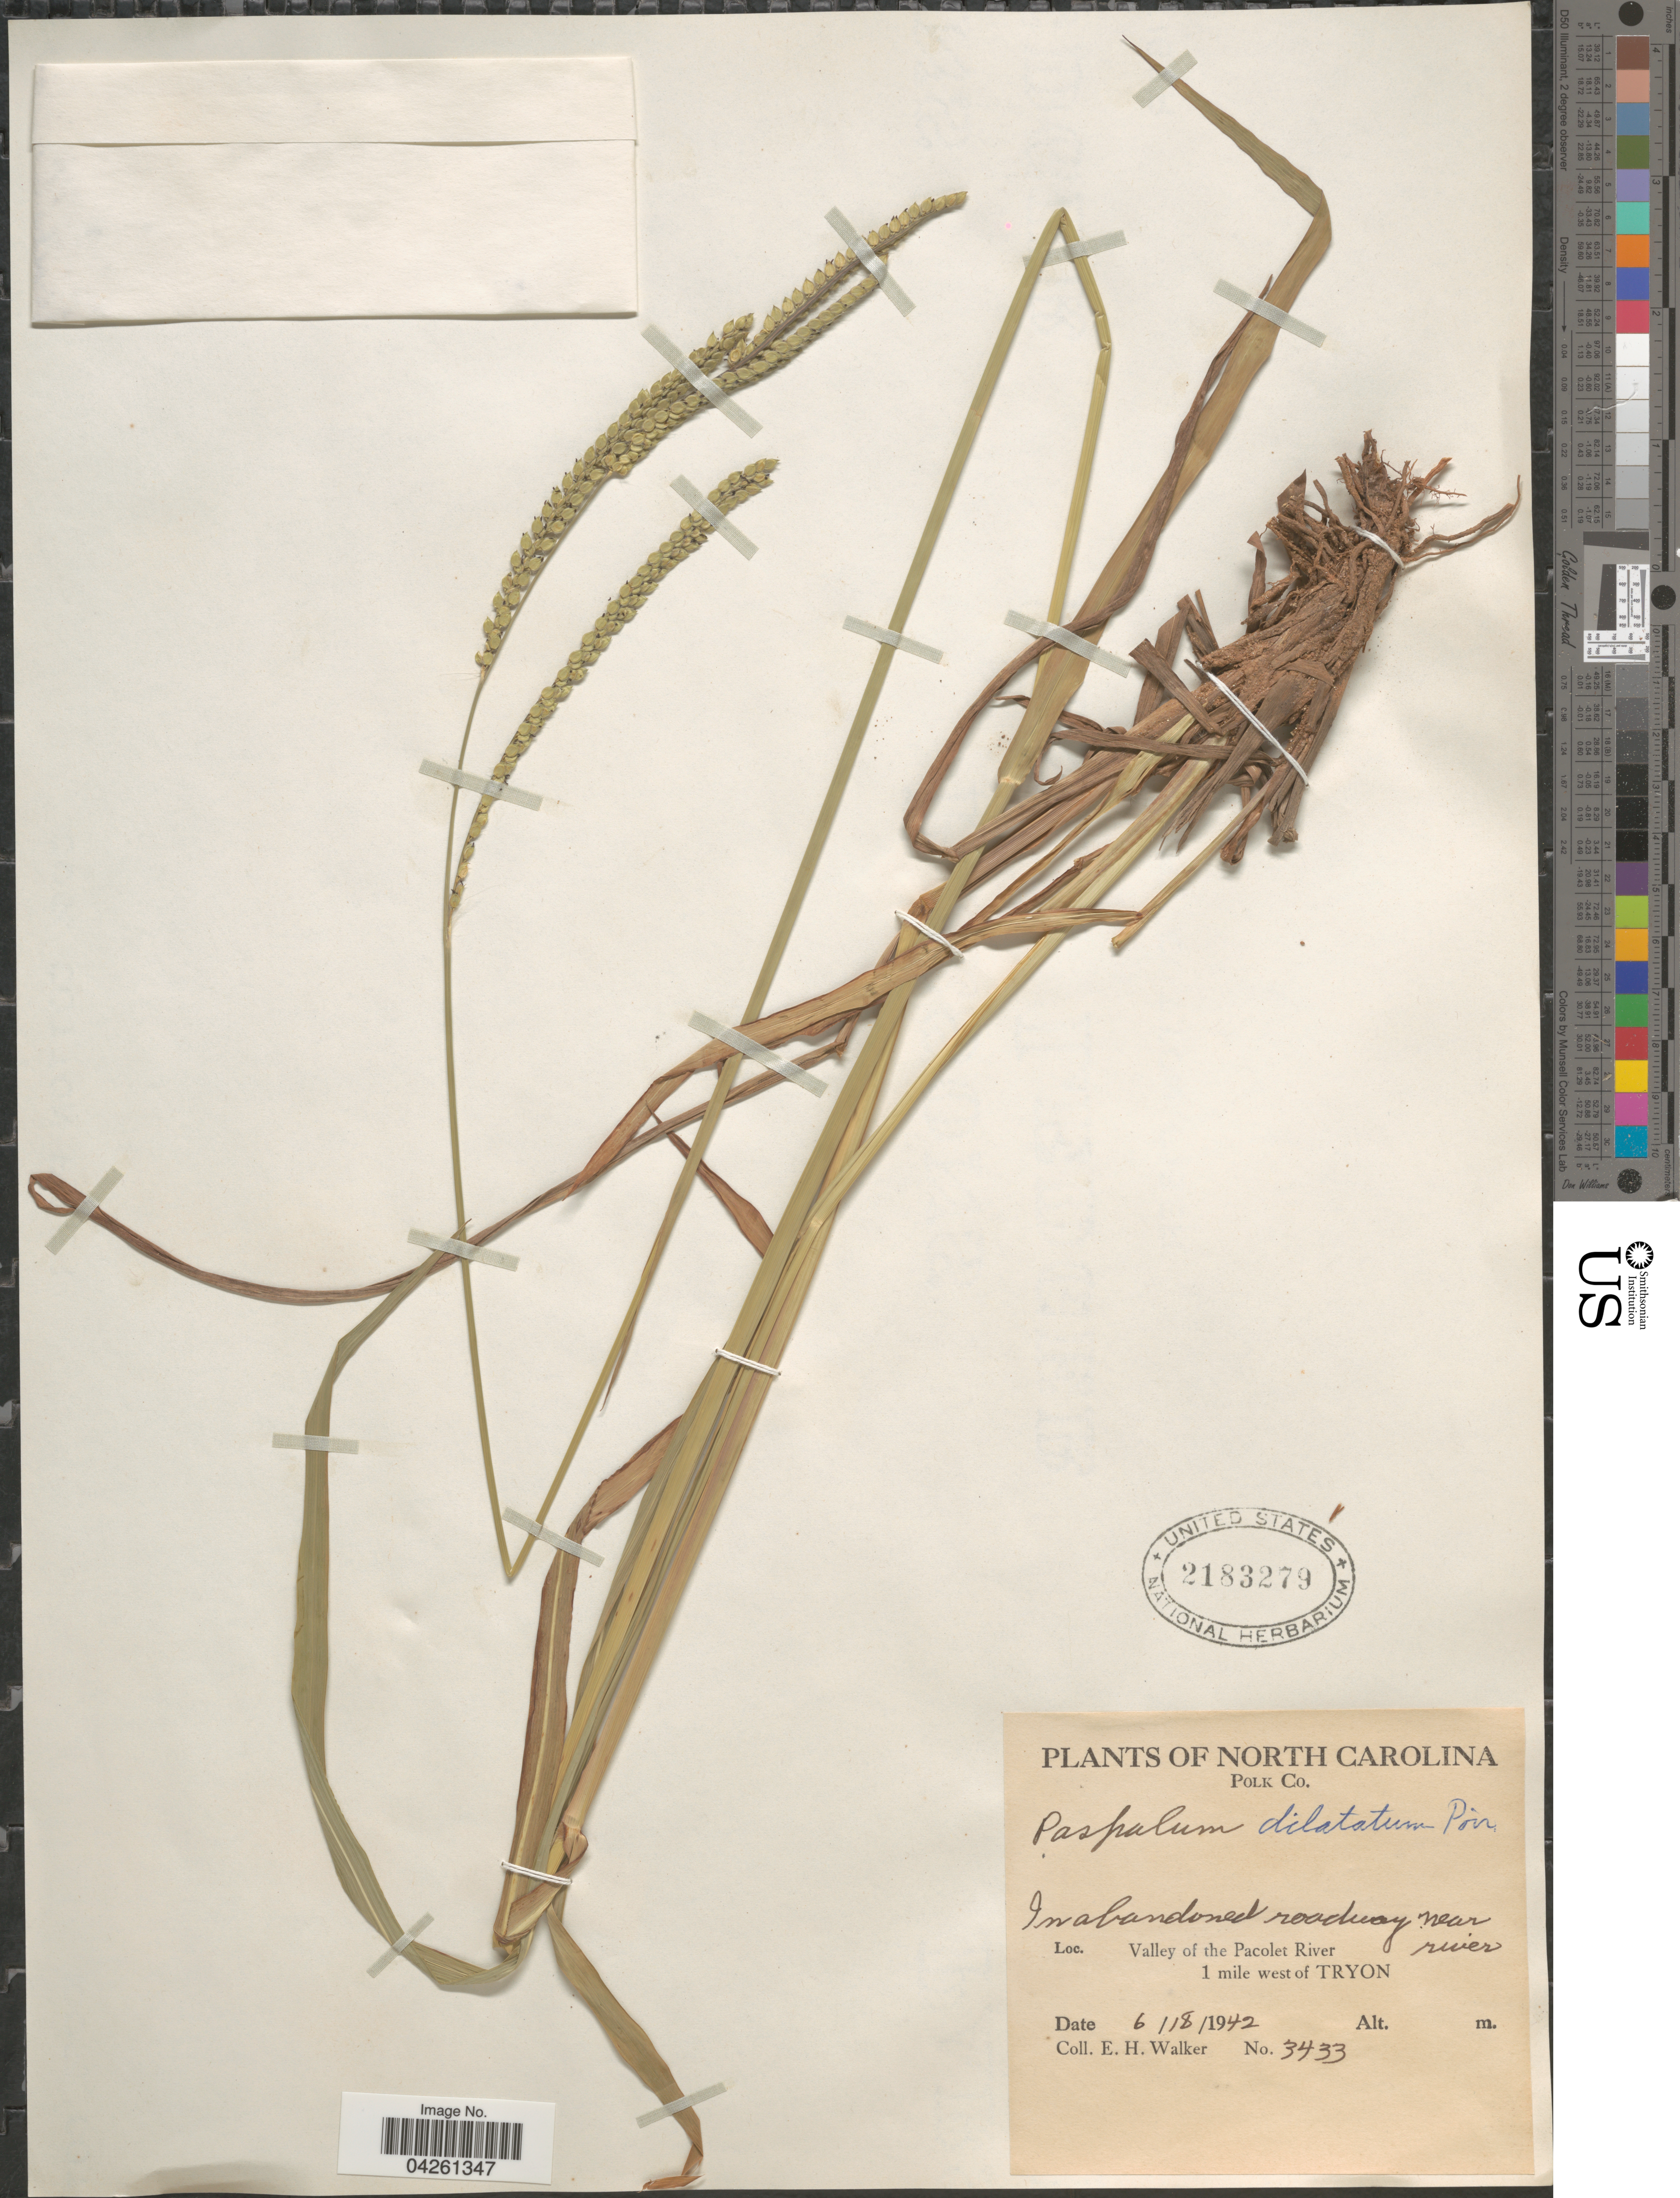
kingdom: Plantae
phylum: Tracheophyta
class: Liliopsida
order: Poales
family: Poaceae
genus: Paspalum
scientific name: Paspalum dilatatum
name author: Poir.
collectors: E. H. Walker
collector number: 3433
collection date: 1942-06-18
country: United States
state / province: North Carolina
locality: Polk Co. In abandoned roadway near river. Valley of the Pacolet River 1 mile west of Tryon.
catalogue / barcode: US 2183279